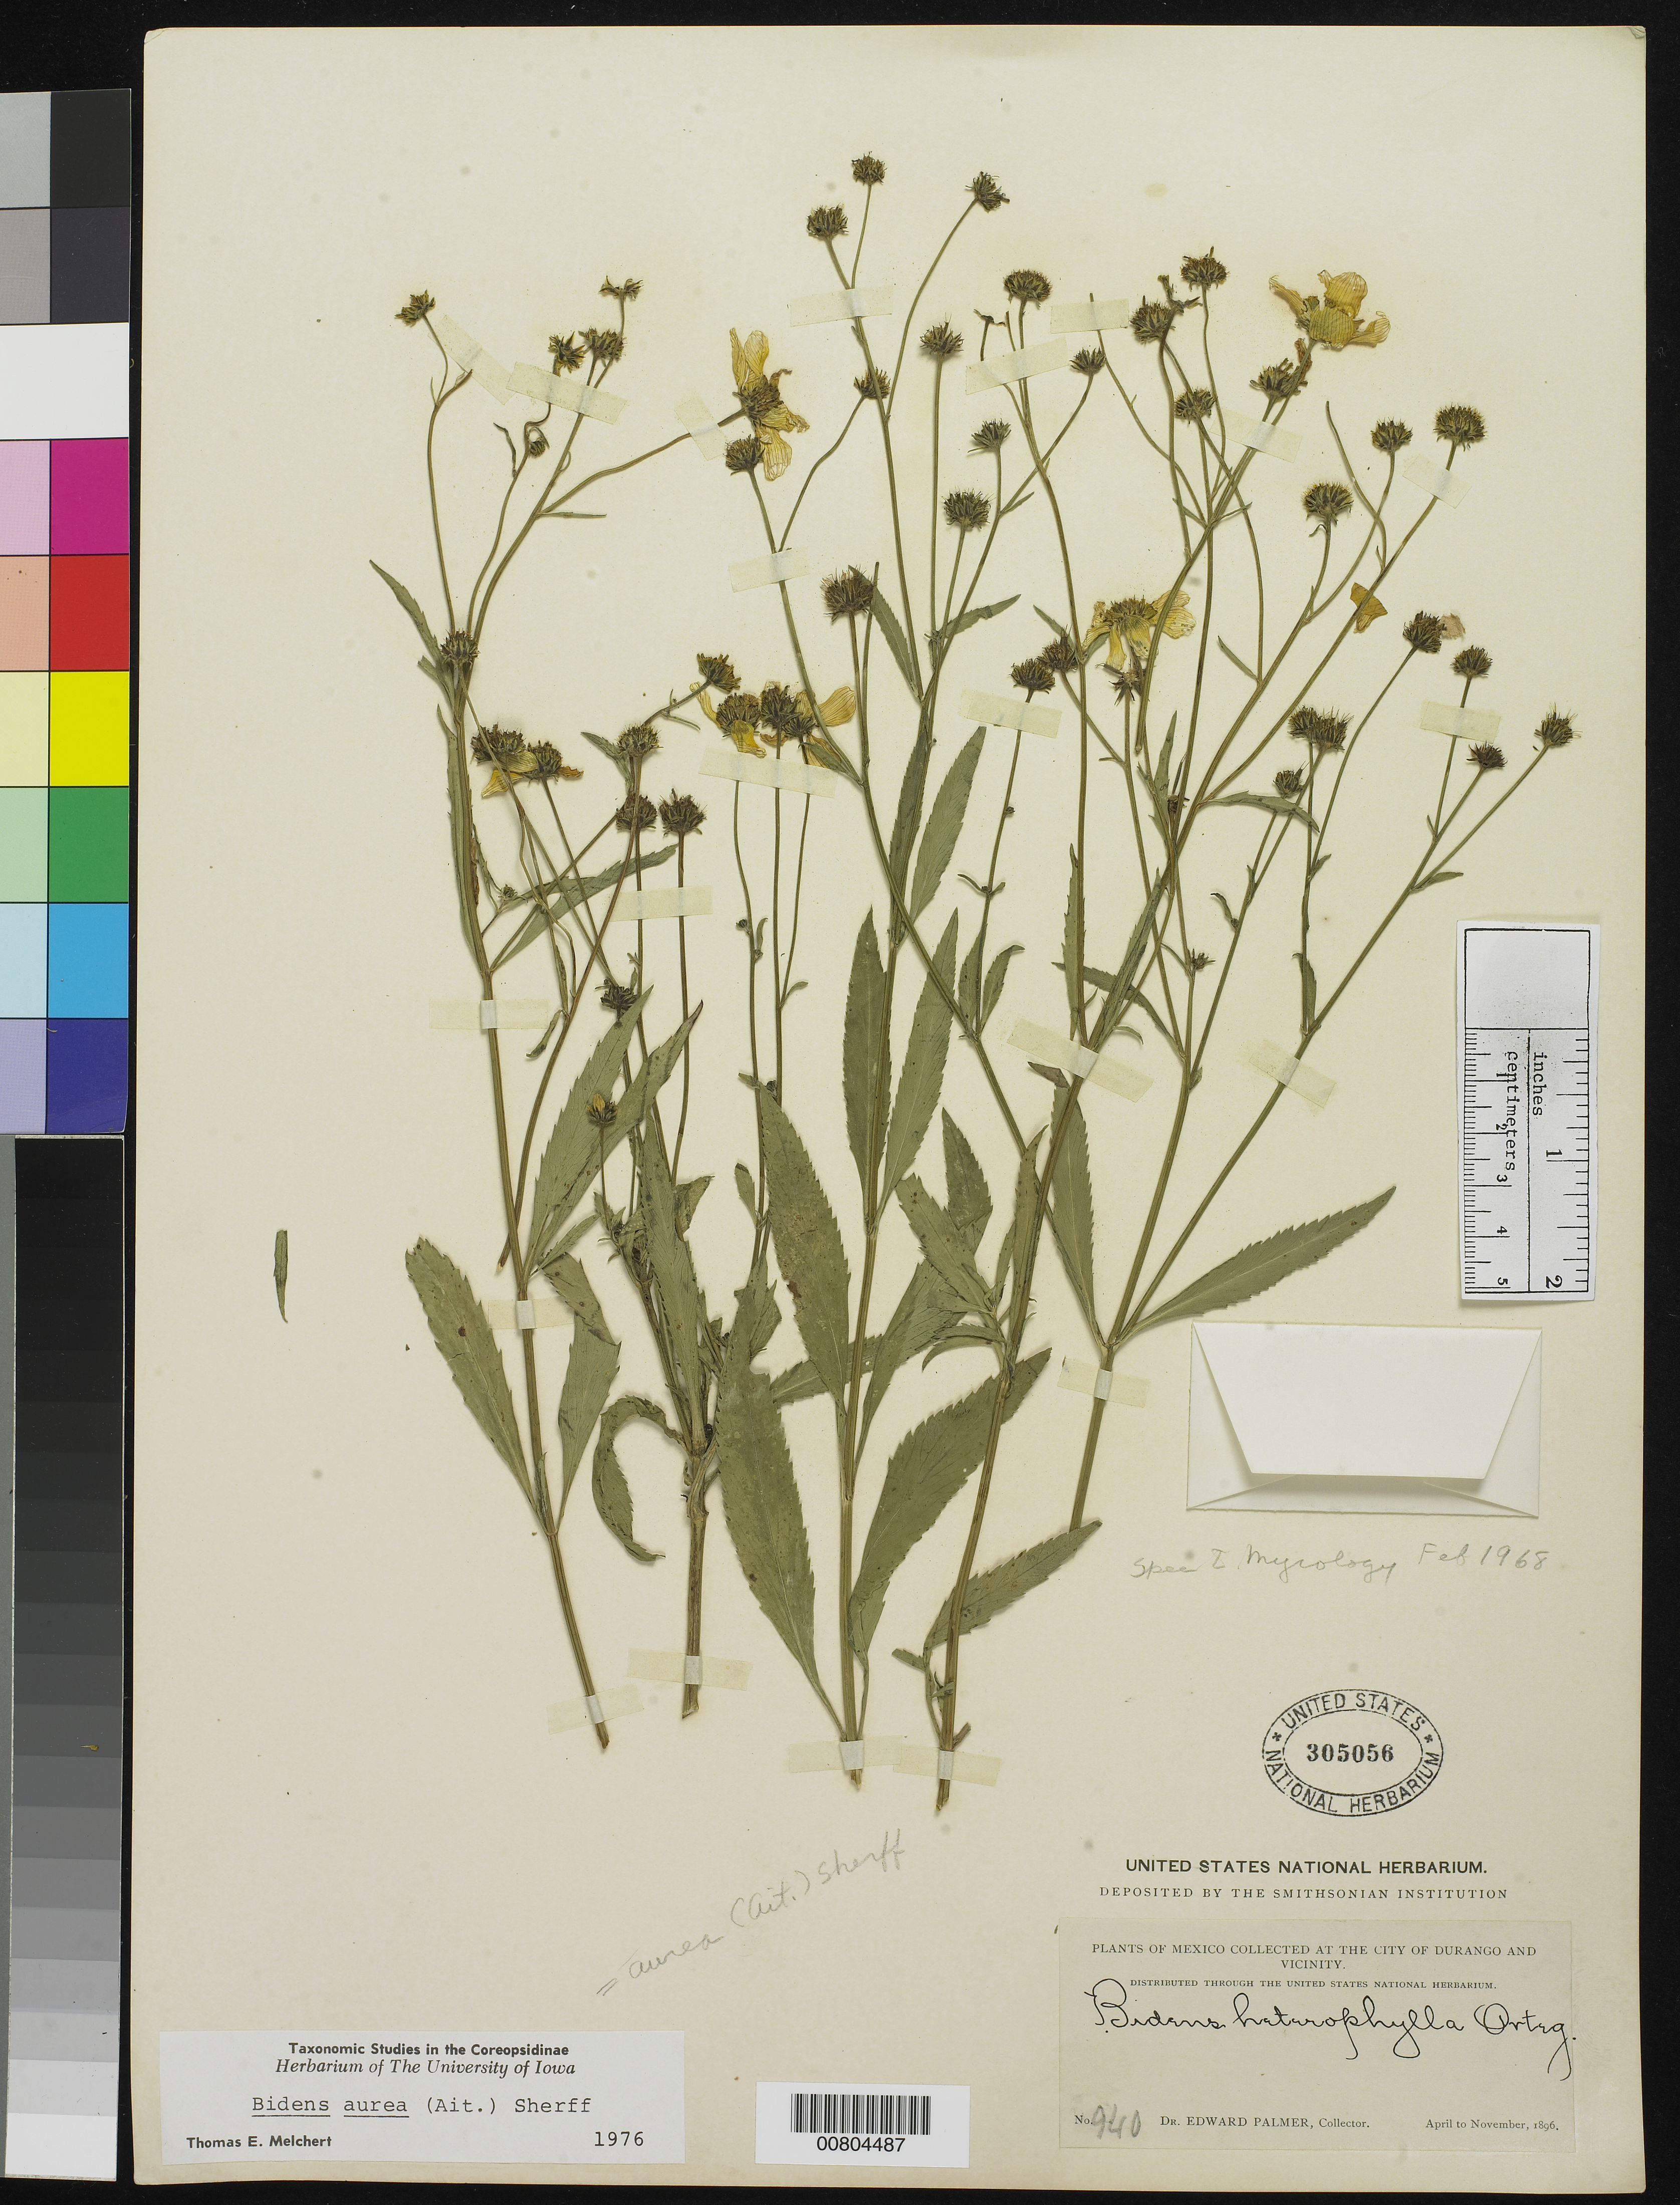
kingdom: Plantae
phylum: Tracheophyta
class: Magnoliopsida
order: Asterales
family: Asteraceae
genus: Bidens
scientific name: Bidens aurea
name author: (Aiton) Sherff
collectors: E. Palmer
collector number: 940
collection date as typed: Apr 1896 to -- Nov 1896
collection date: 1896-04/1896-11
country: Mexico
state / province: Durango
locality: City of Durango and vicinity.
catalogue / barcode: US 305056